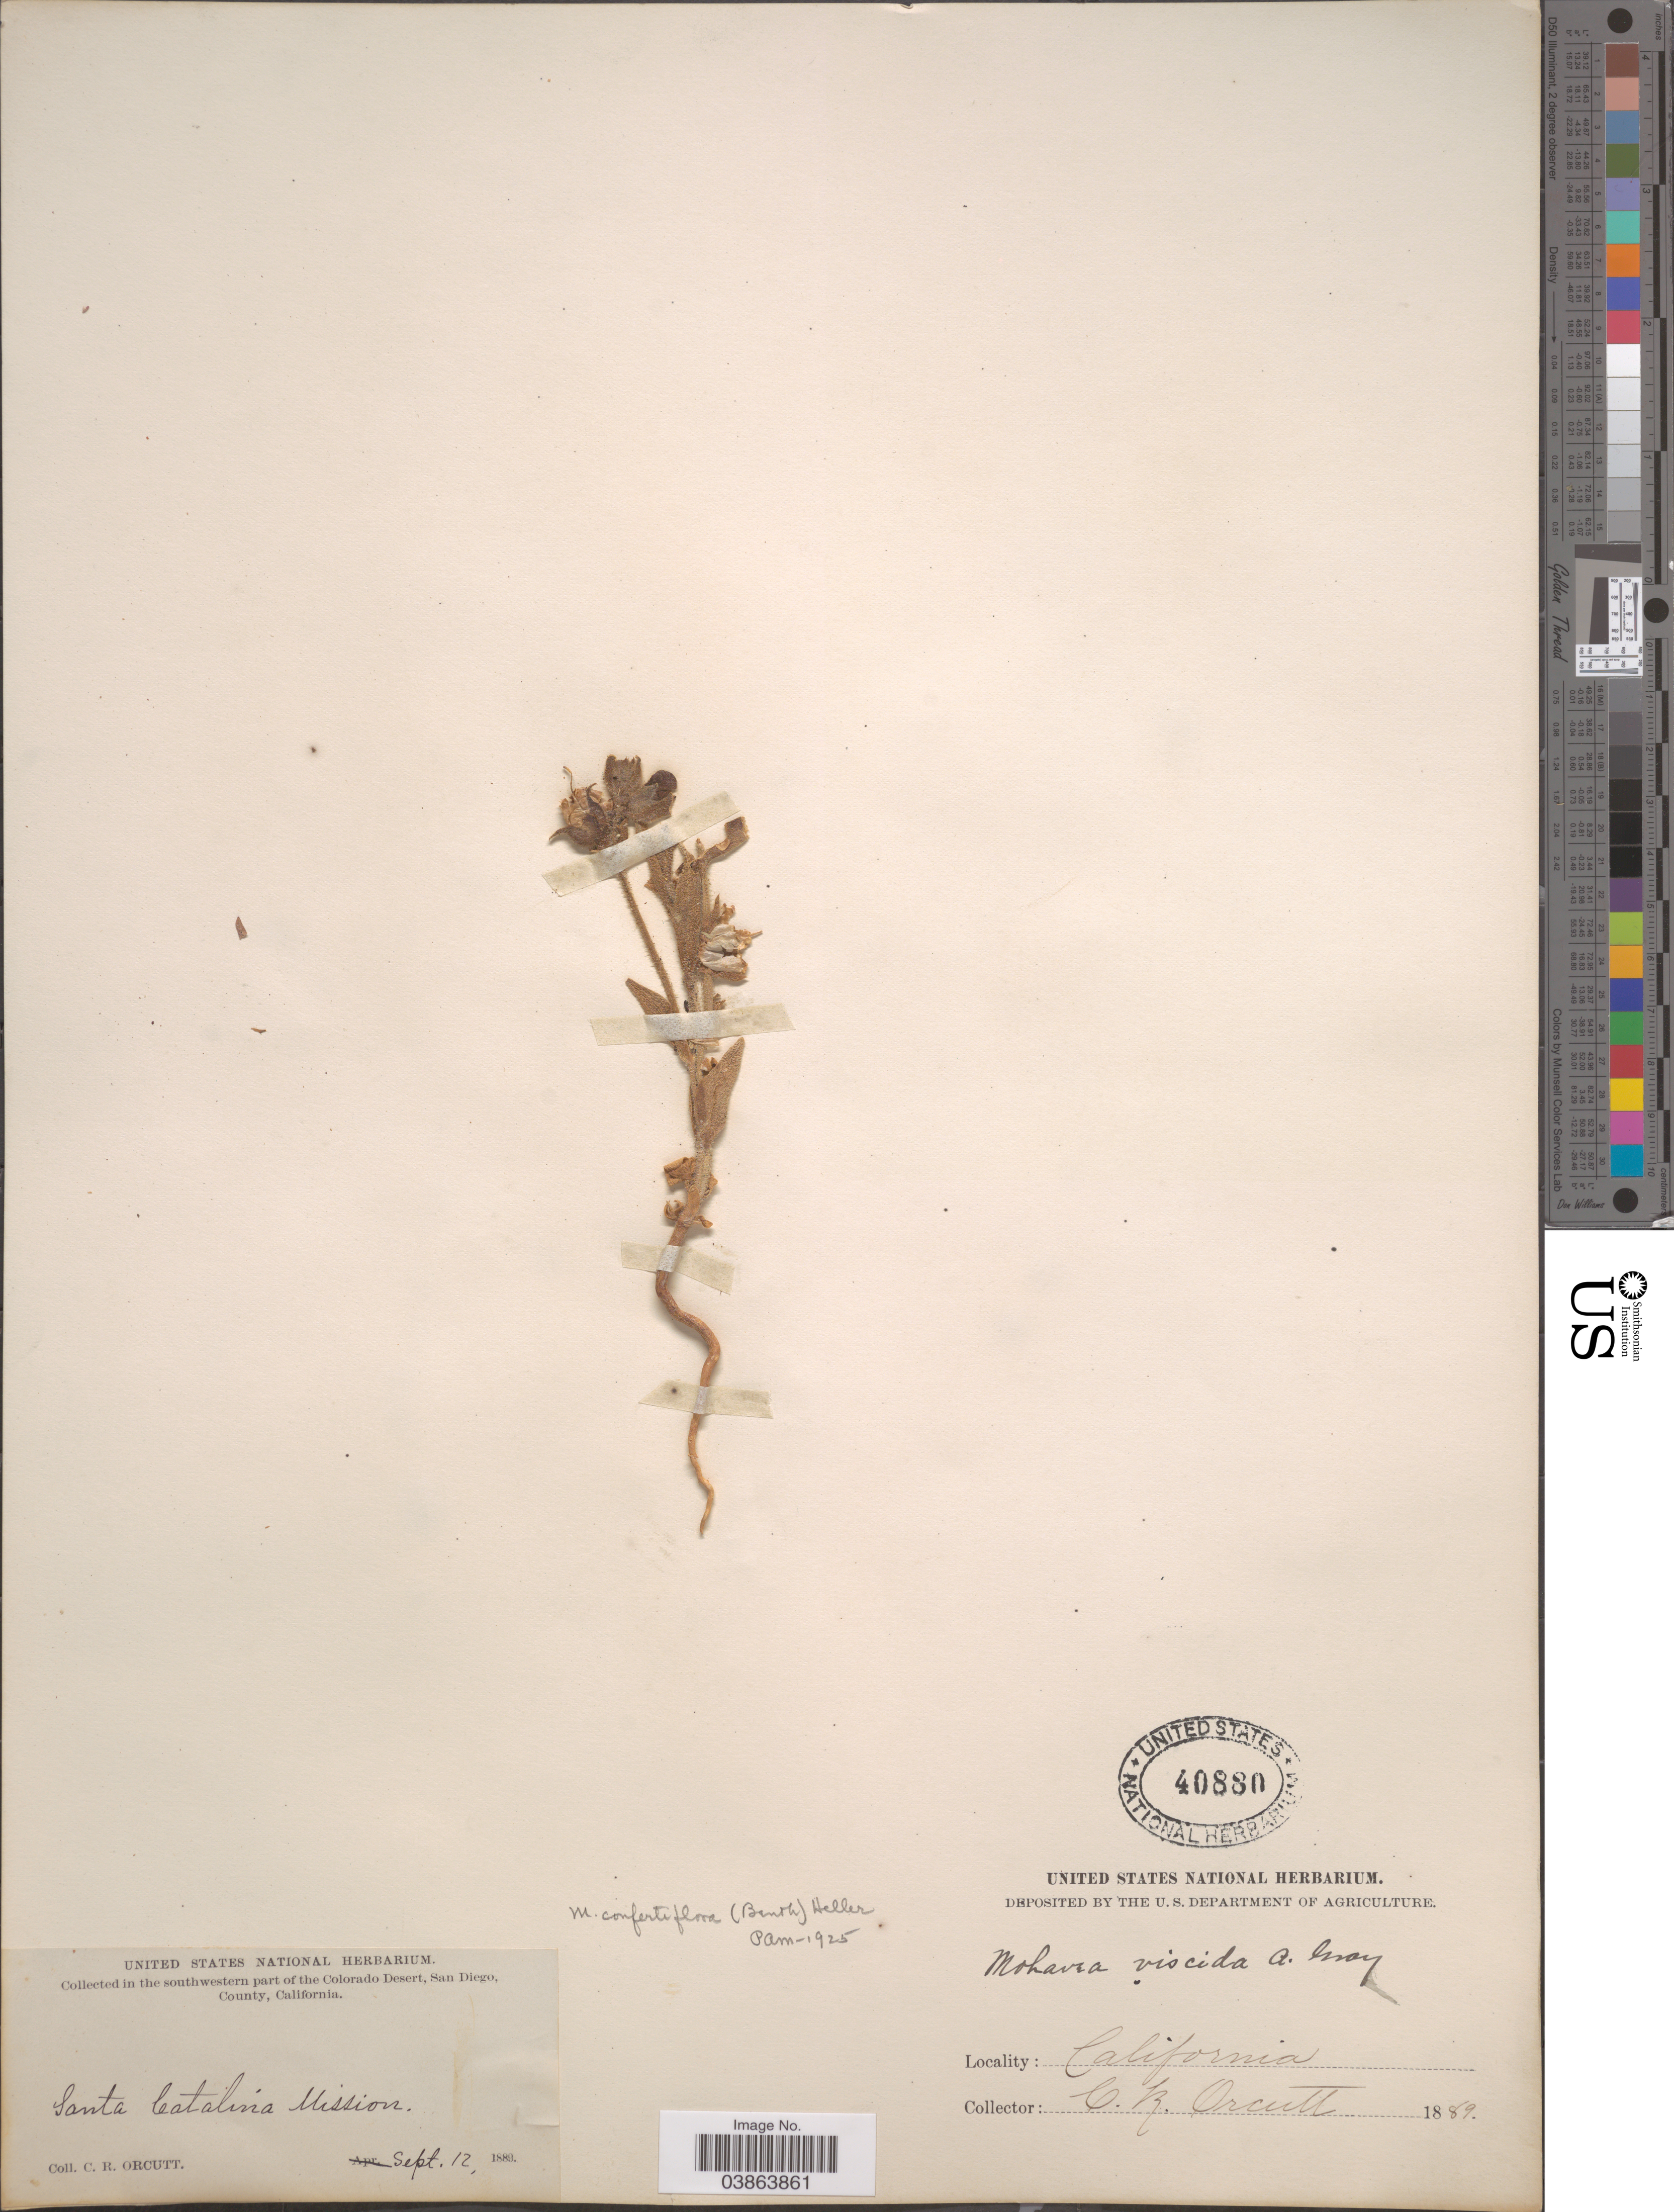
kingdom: Plantae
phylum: Tracheophyta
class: Magnoliopsida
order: Lamiales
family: Plantaginaceae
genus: Mohavea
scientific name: Mohavea confertiflora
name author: (A. DC.) A. Heller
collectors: C. R. Orcutt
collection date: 1889-09-12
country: United States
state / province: California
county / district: San Diego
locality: In the southwestern part of Colorado Desert, San Diego County. Santa Catalina Mission.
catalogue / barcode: US 40880